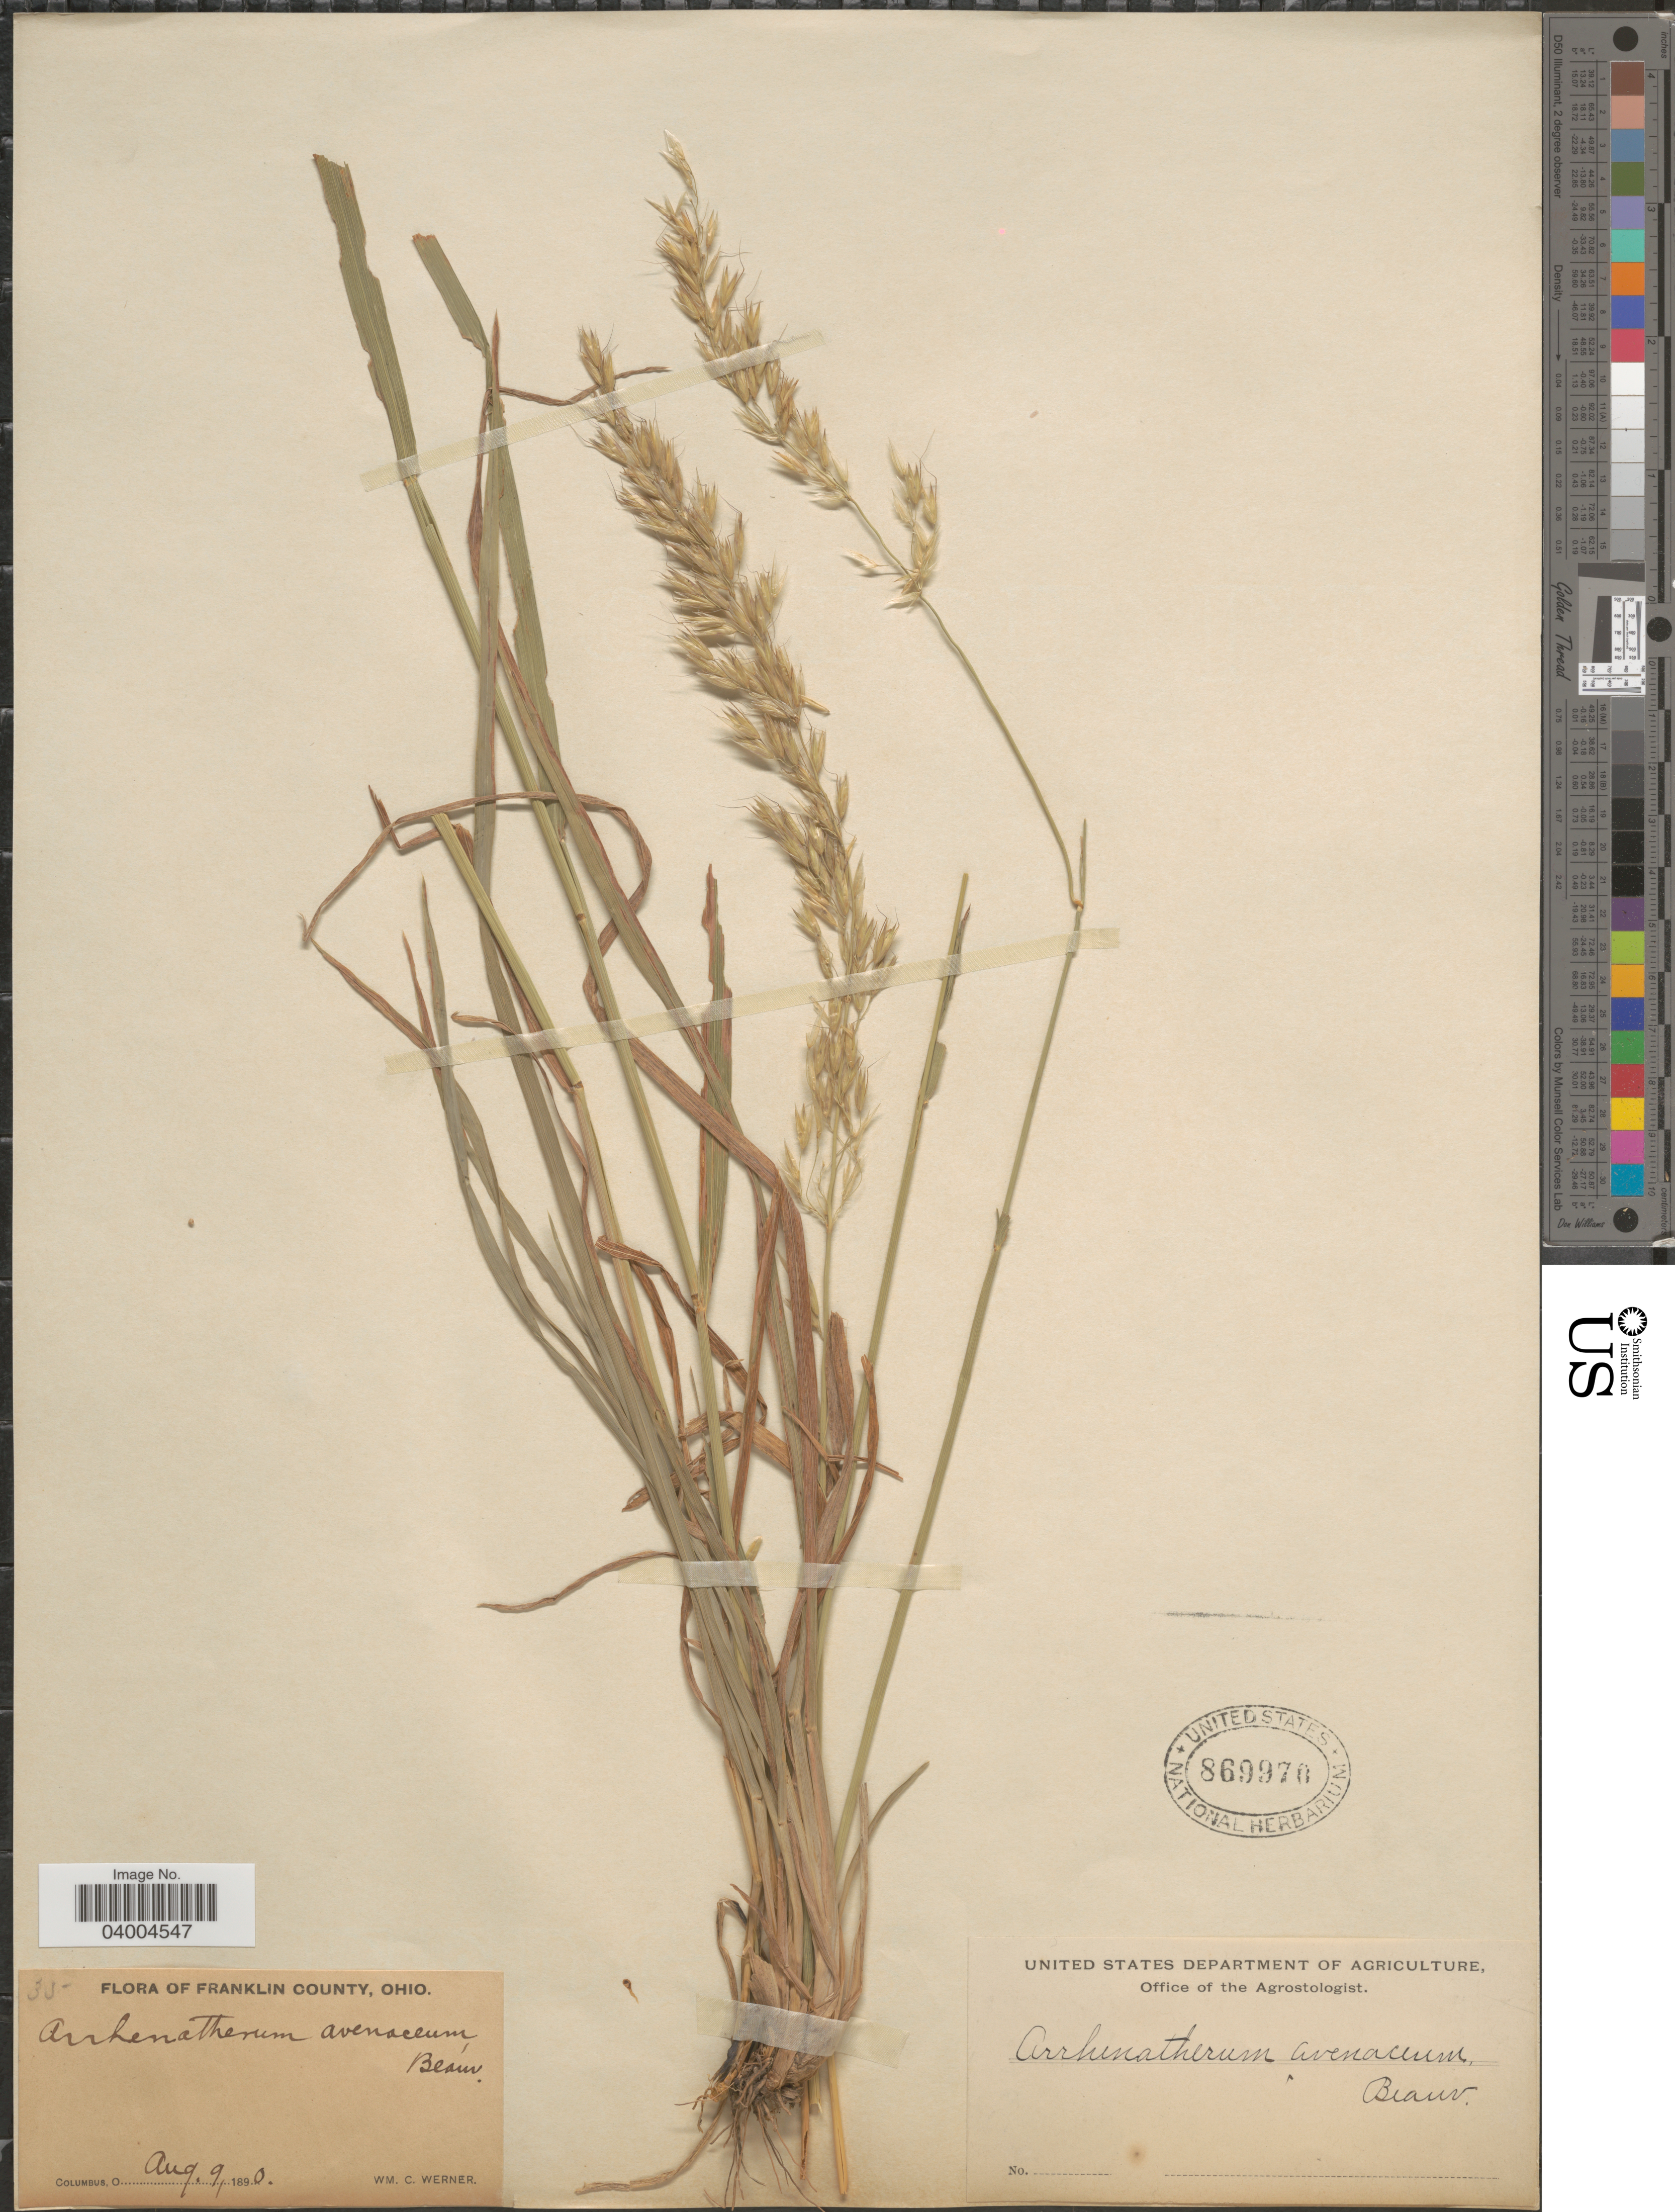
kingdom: Plantae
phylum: Tracheophyta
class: Liliopsida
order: Poales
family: Poaceae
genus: Arrhenatherum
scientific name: Arrhenatherum elatius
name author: (L.) J. Presl & C. Presl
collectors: W. Werner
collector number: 35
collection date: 1890-08-09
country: United States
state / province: Ohio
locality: Franklin County.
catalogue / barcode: US 869970